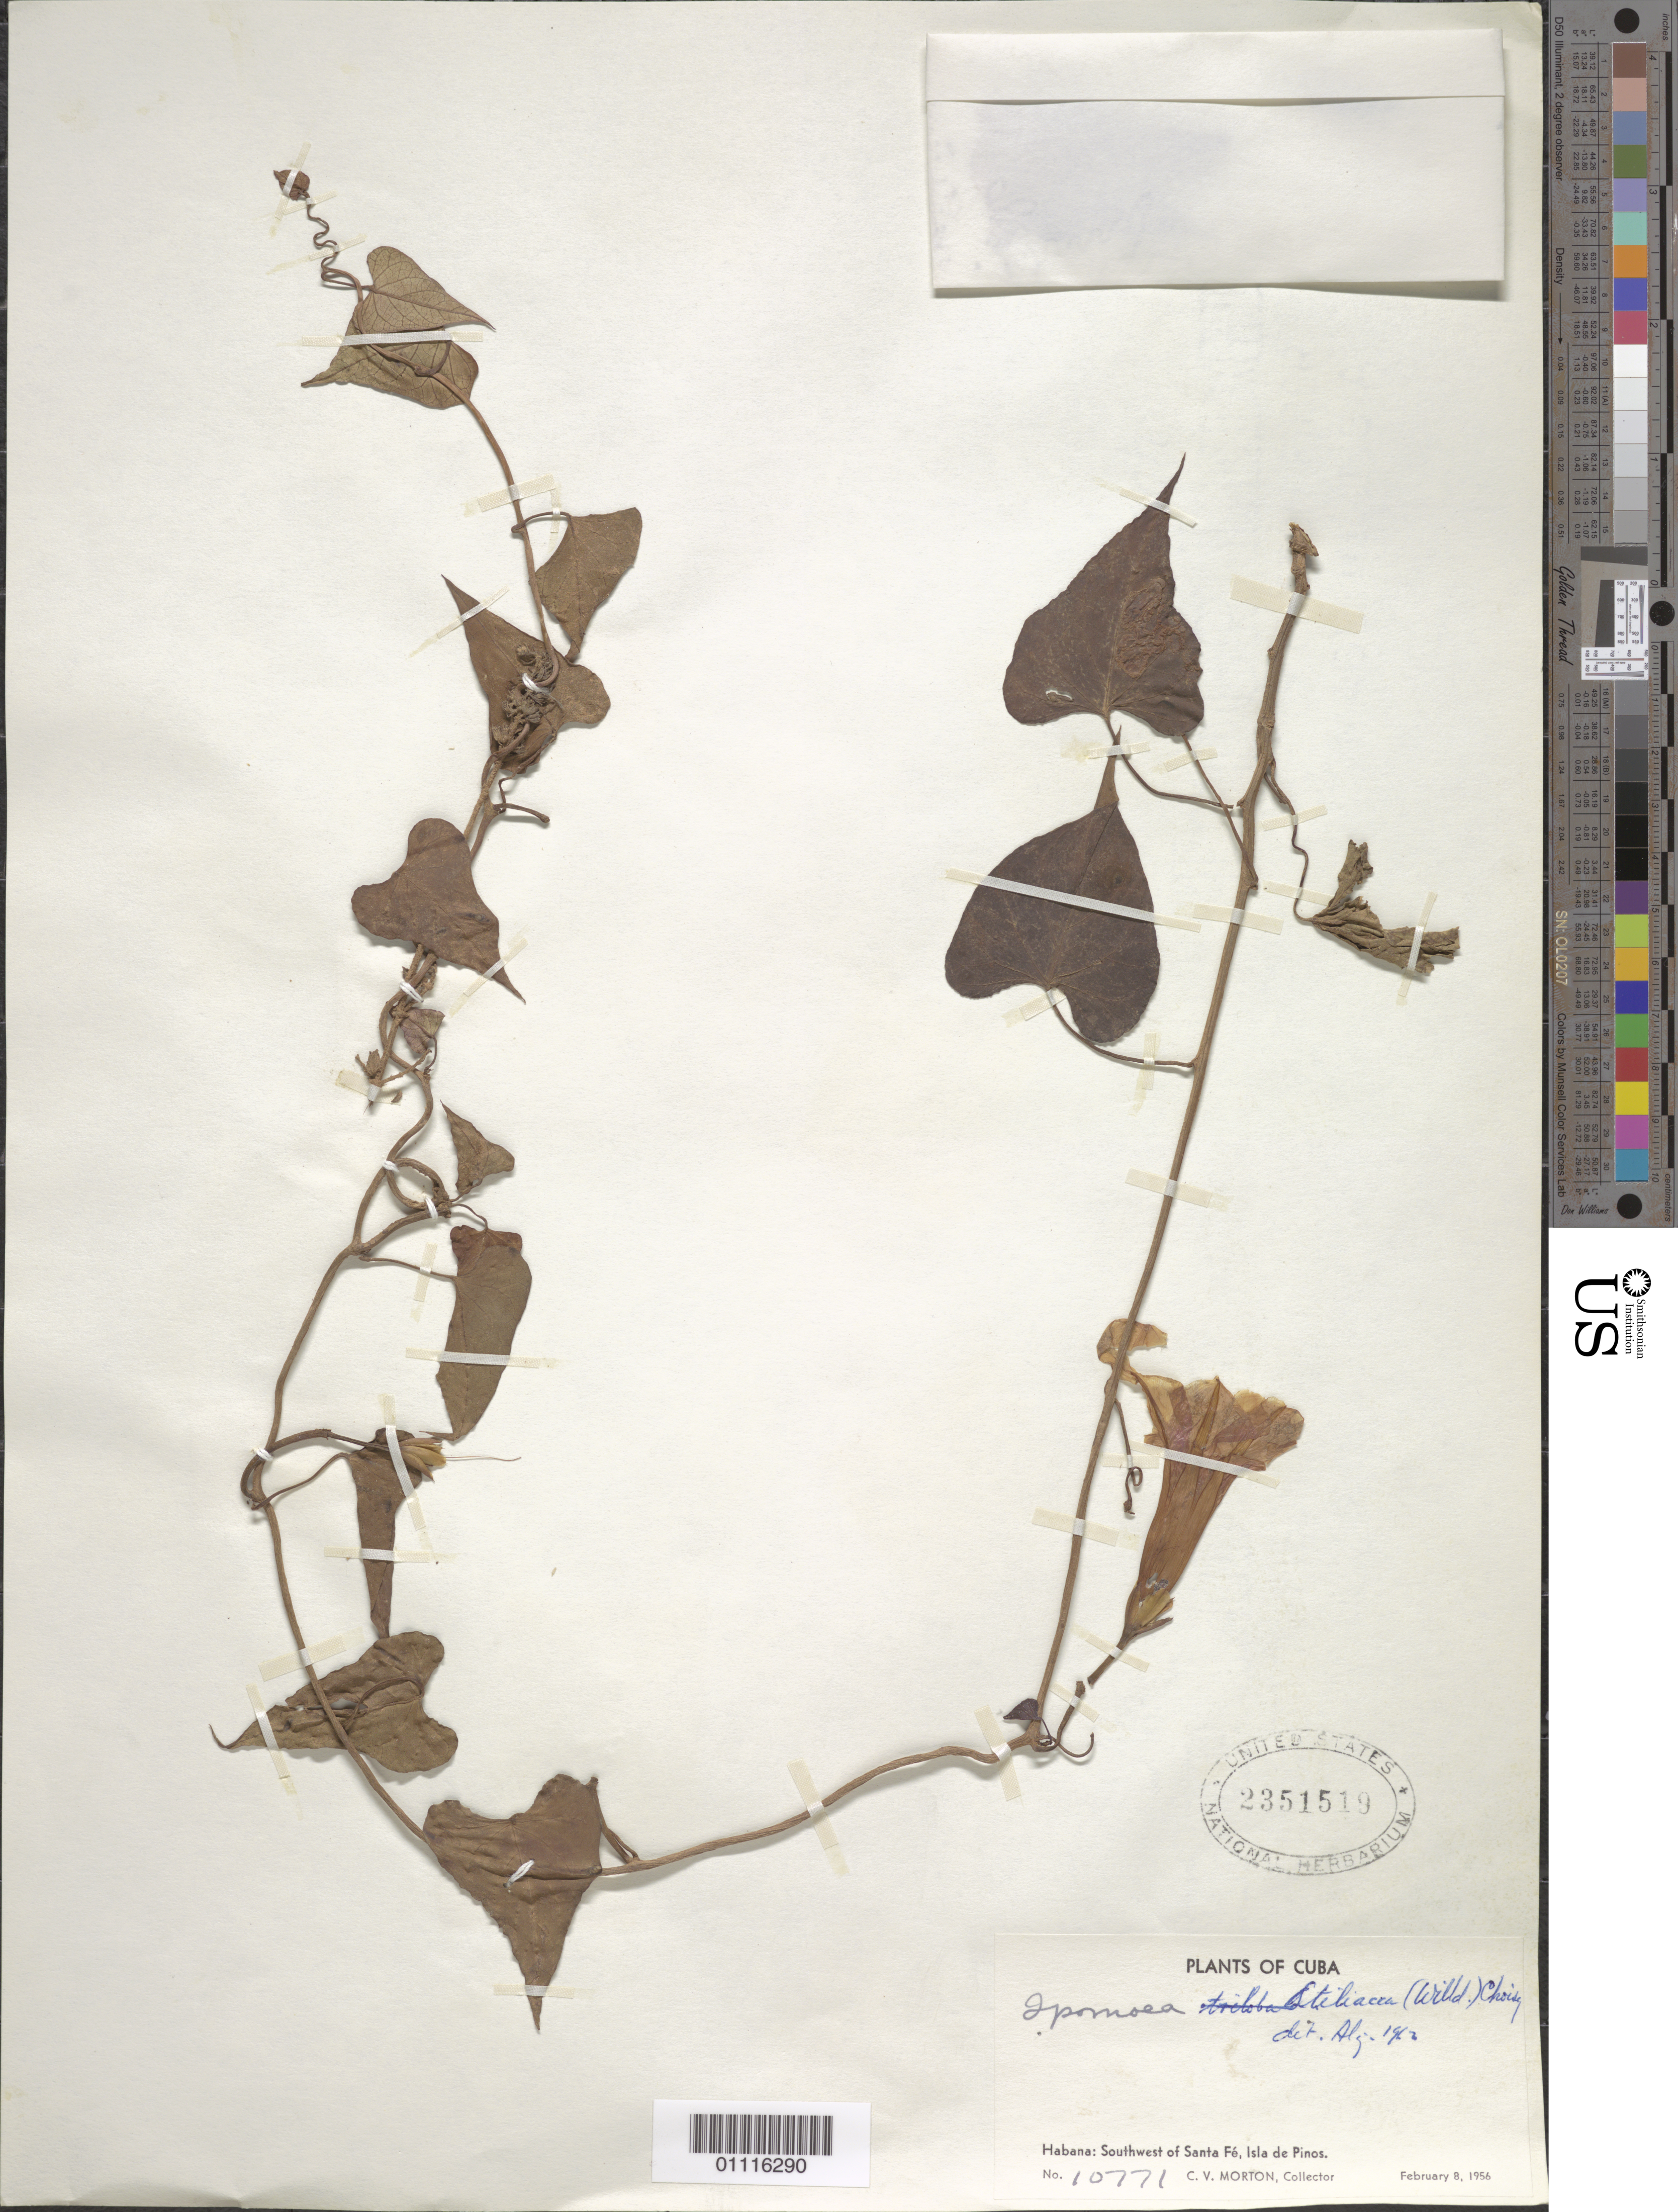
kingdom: Plantae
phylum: Tracheophyta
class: Magnoliopsida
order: Solanales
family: Convolvulaceae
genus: Ipomoea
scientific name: Ipomoea tiliacea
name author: (Willd.) Choisy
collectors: C. V. Morton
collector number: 10771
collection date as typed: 08 Feb 1956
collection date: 1956-02-08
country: Cuba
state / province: Isla de La Juventud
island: Isla de la Juventud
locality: SW of Santa Fe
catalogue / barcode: US 2351519